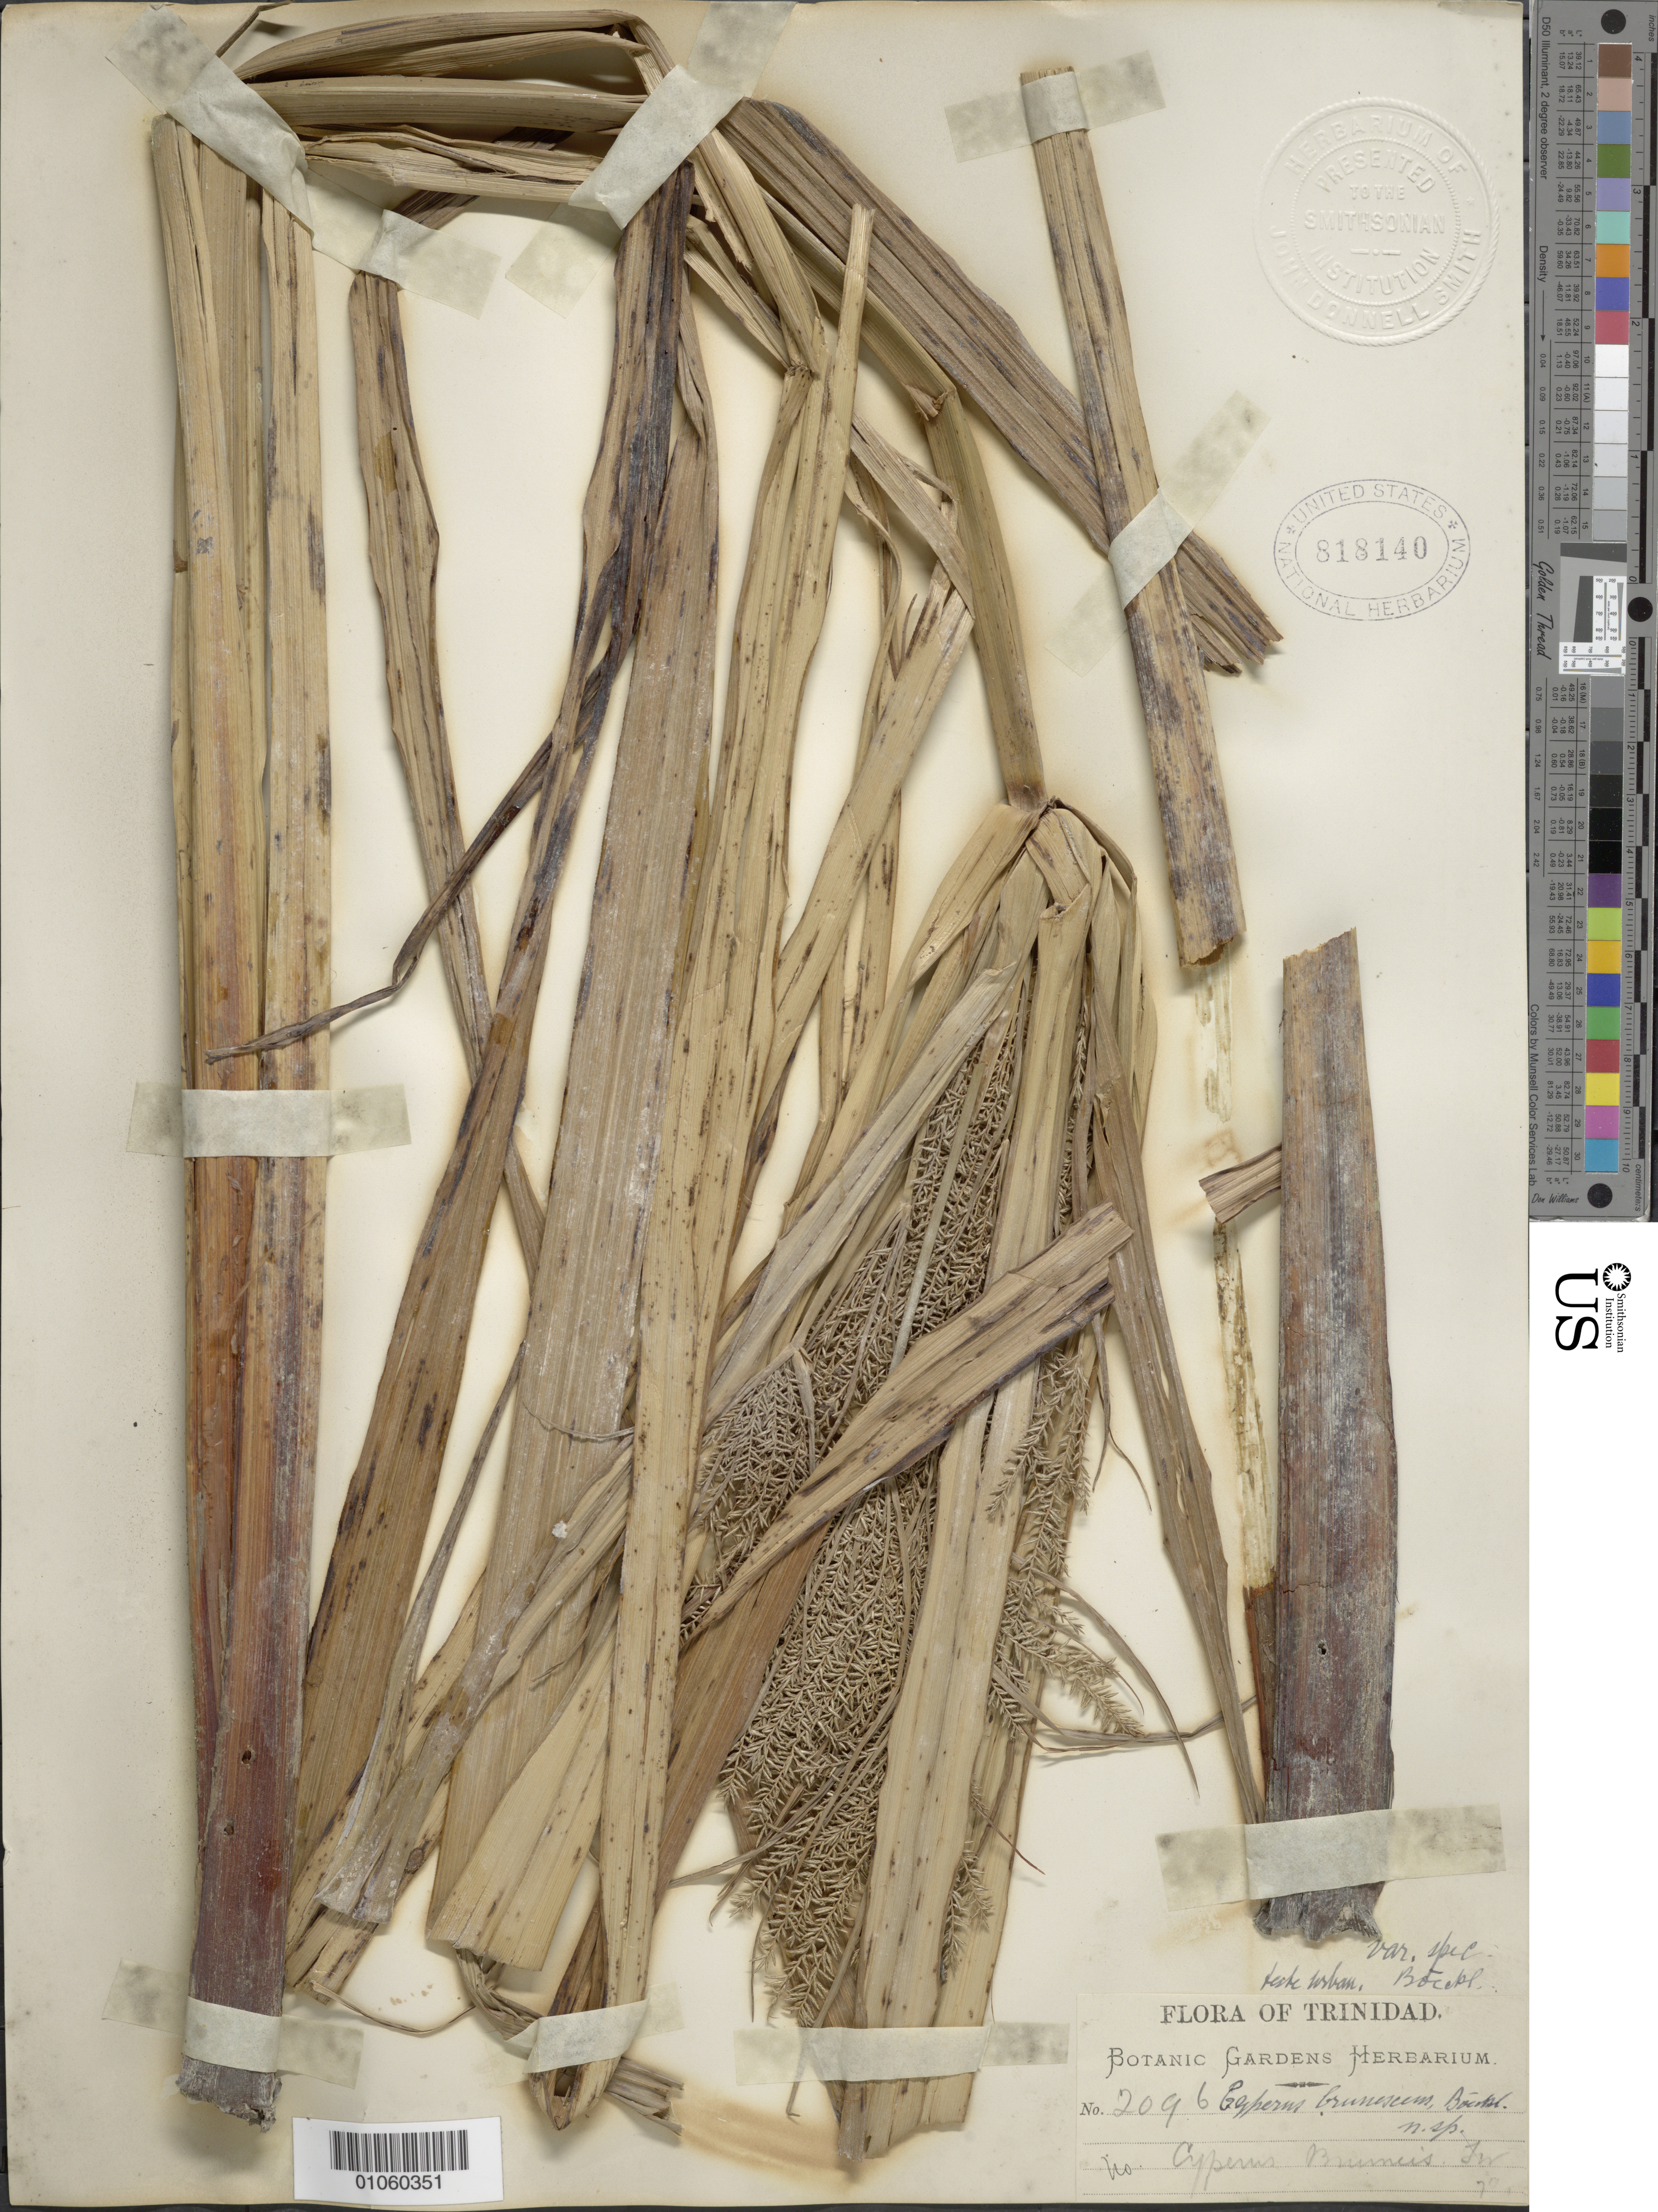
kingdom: Plantae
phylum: Tracheophyta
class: Liliopsida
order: Poales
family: Cyperaceae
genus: Cyperus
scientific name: Cyperus digitatus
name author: Roxb.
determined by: Strong, Mark T., (BOT), Smithsonian Institution - National Museum of Natural History (UNITED STATES)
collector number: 2096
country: Trinidad and Tobago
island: Trinidad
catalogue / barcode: US 818140